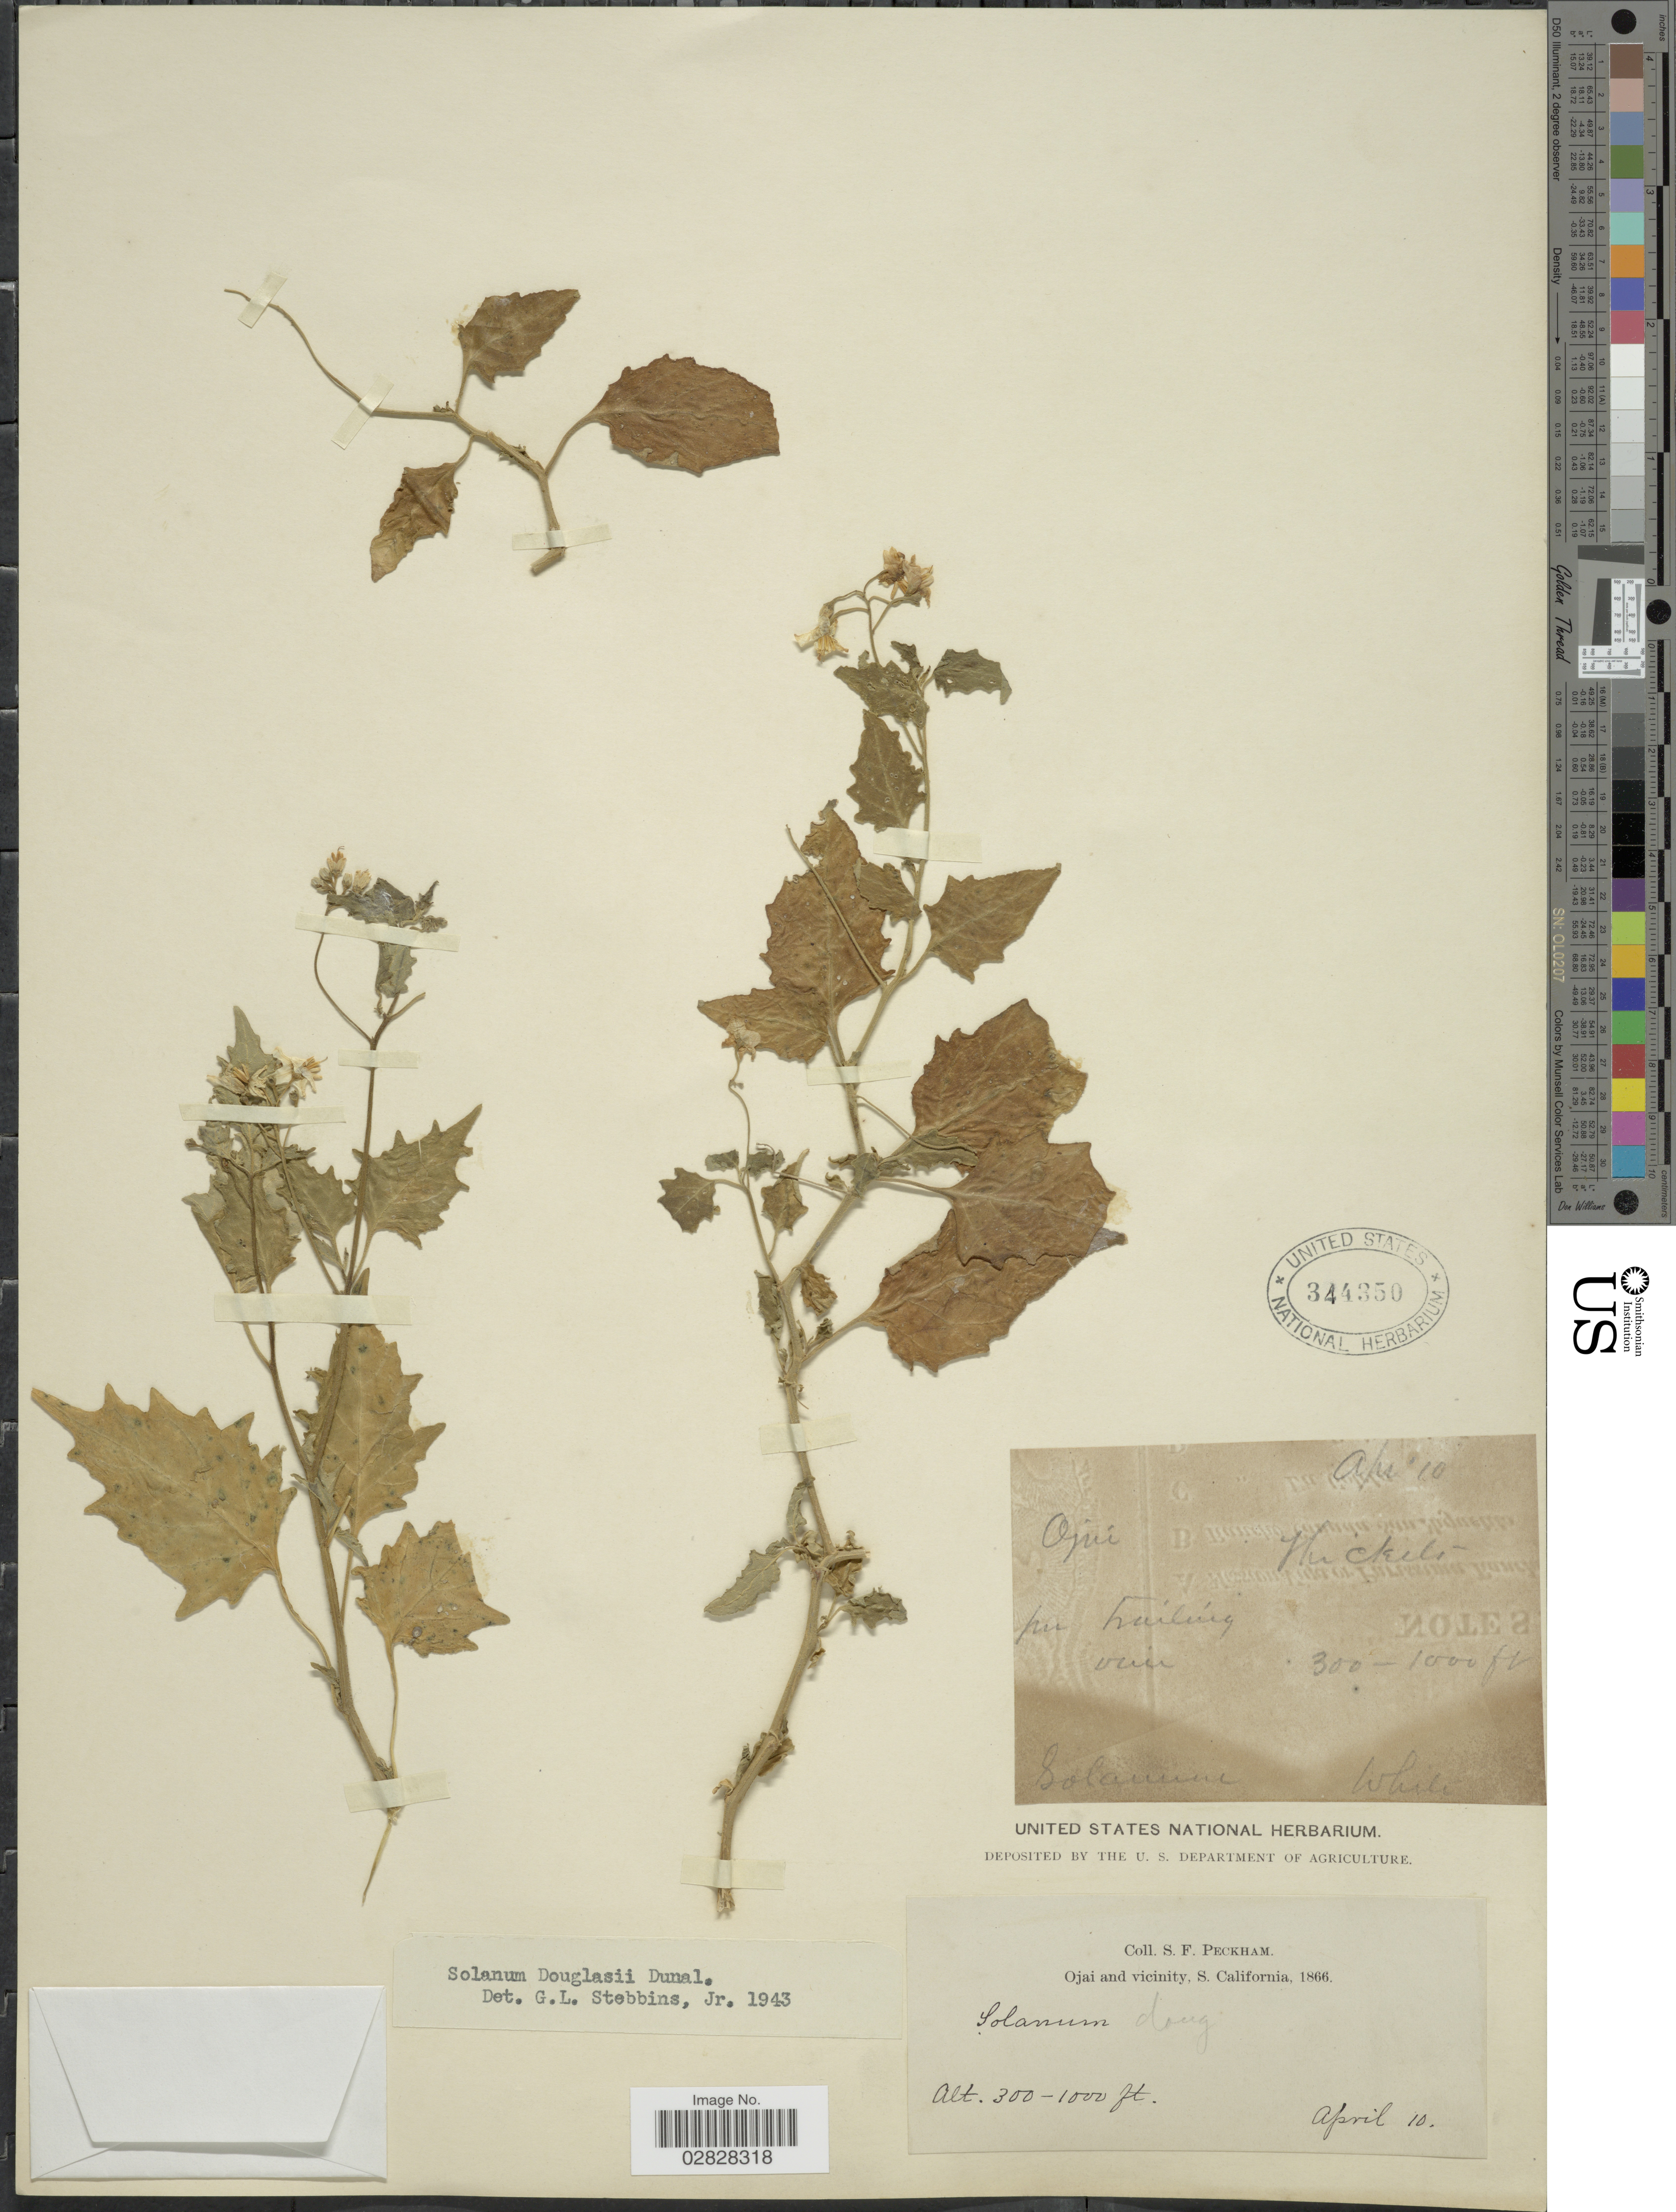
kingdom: Plantae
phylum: Tracheophyta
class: Magnoliopsida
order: Solanales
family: Solanaceae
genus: Solanum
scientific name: Solanum douglasii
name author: Dunal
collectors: S. Peckham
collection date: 1866-04-10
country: United States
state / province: California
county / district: Ventura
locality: Ojai and vicinity.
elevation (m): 91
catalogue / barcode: US 344350